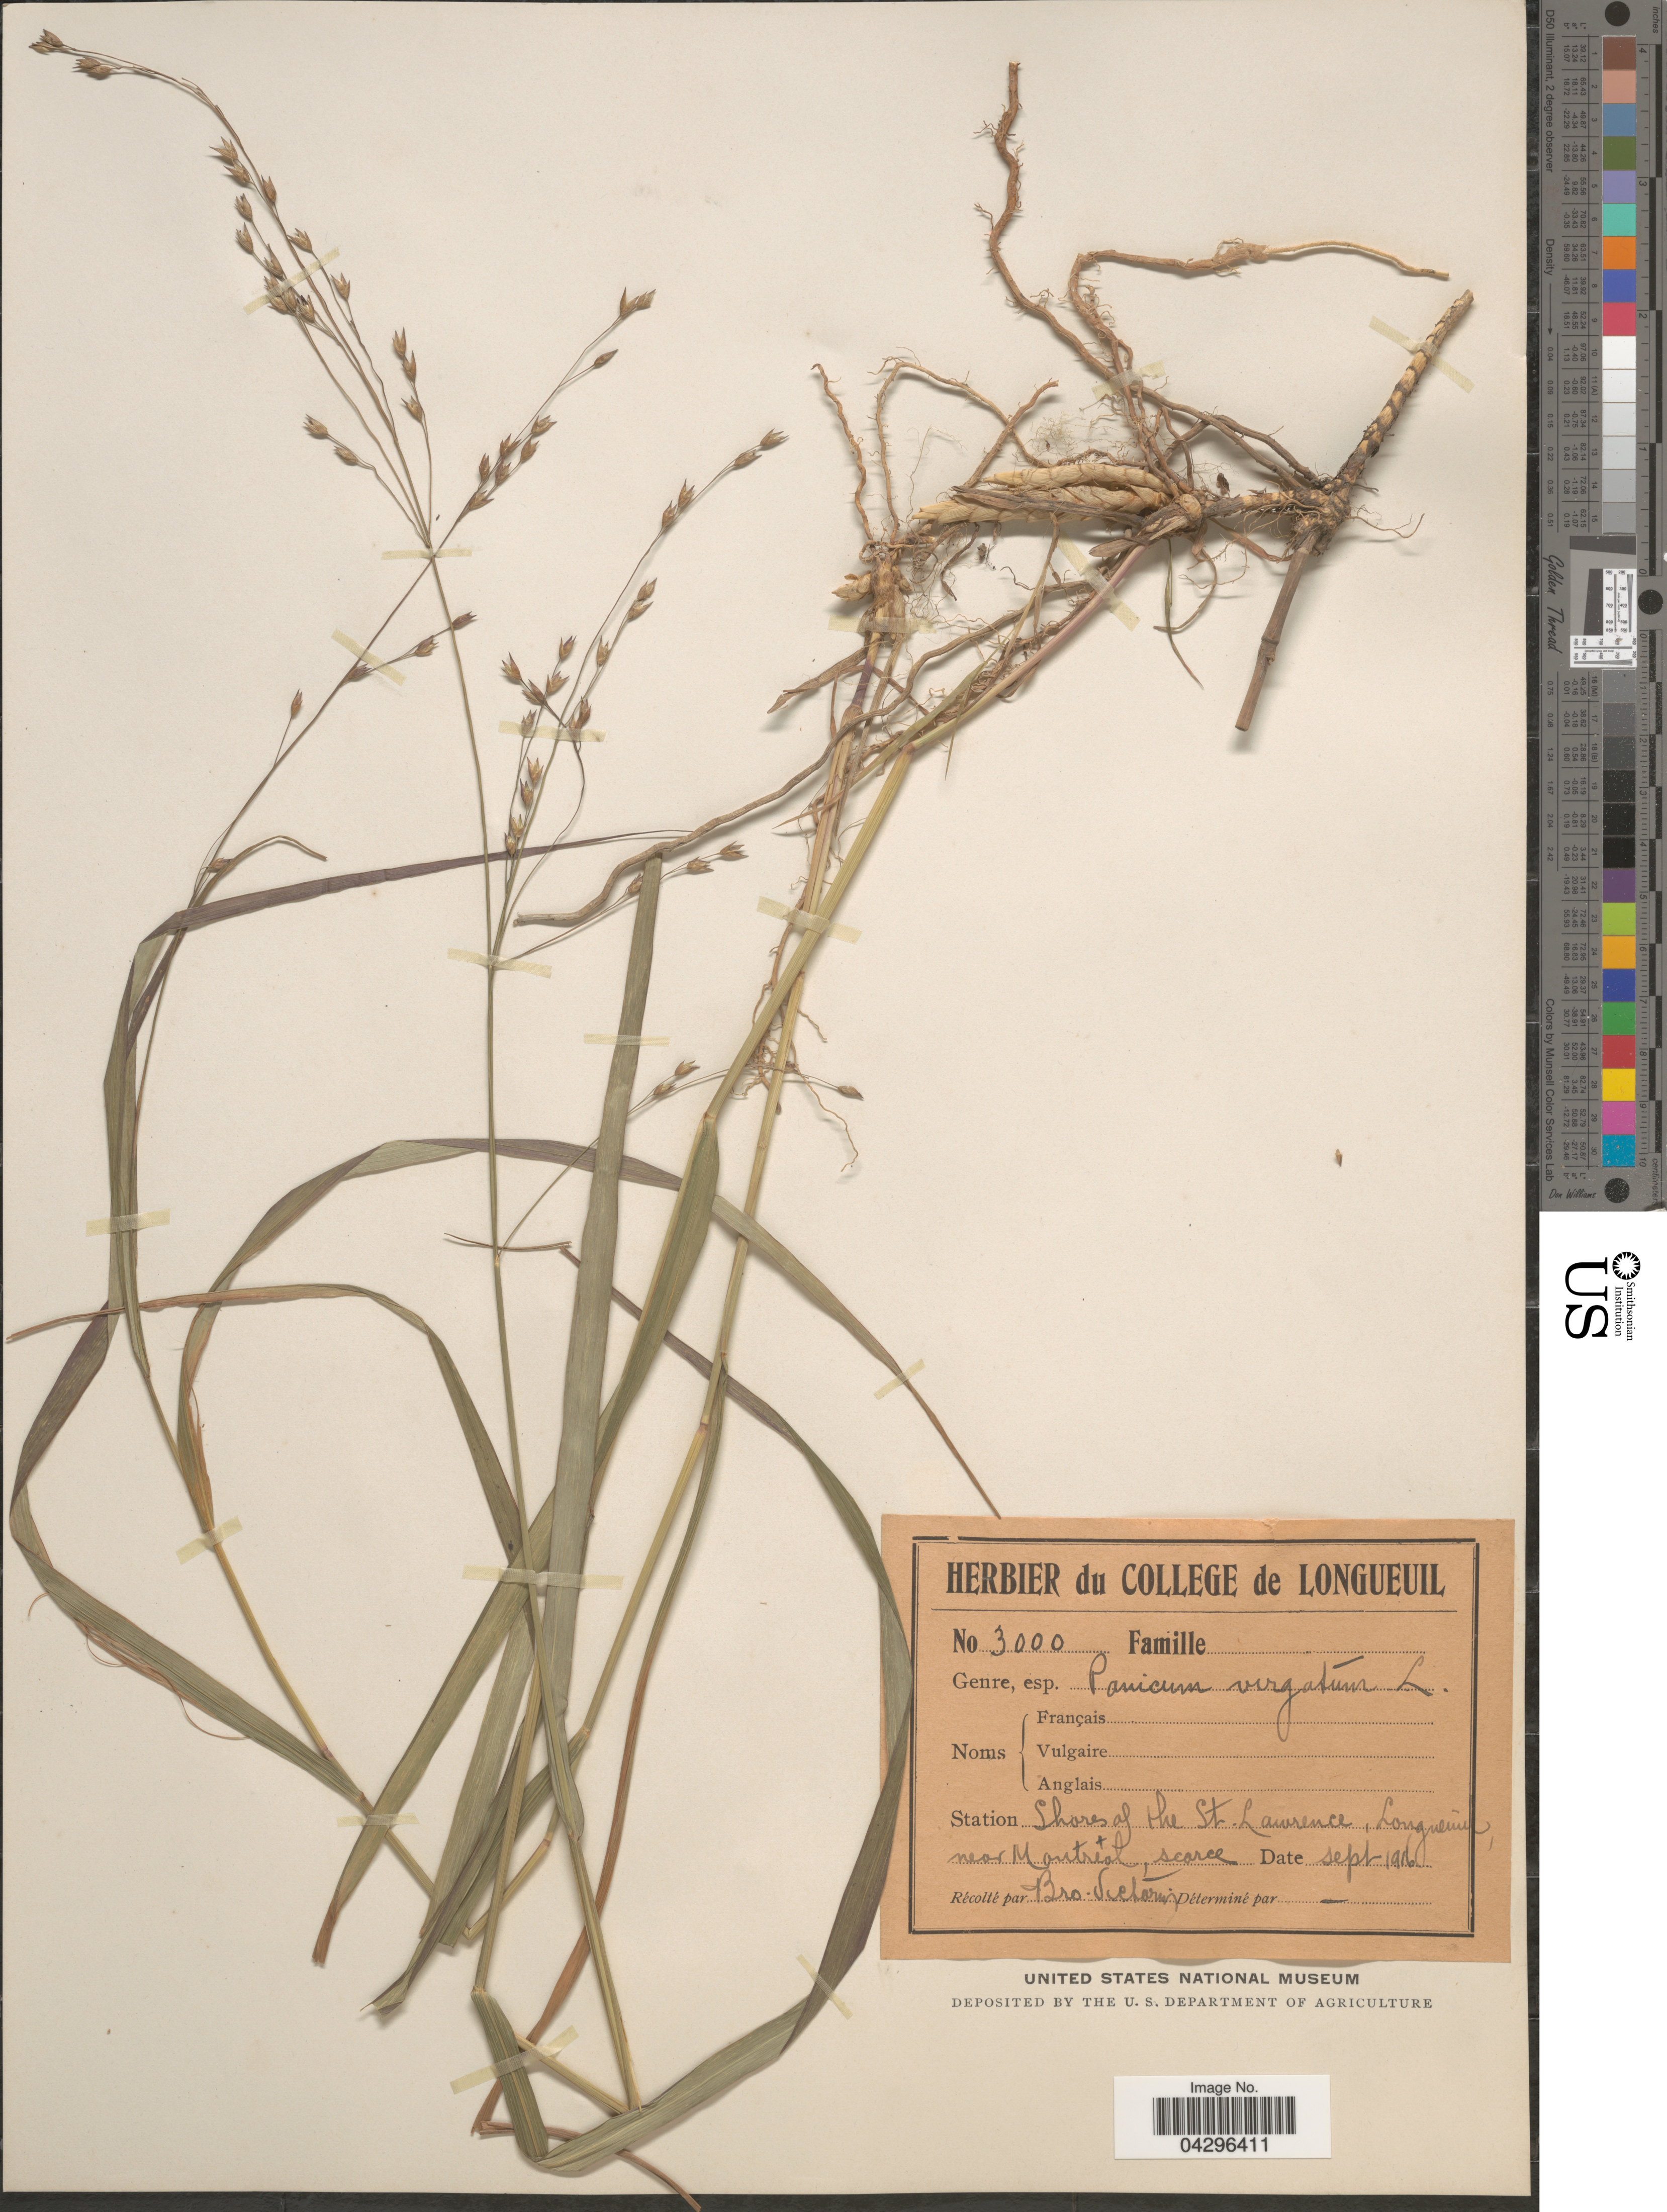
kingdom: Plantae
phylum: Tracheophyta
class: Liliopsida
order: Poales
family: Poaceae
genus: Panicum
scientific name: Panicum virgatum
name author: L.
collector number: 3000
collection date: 1916-09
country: Canada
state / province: Quebec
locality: Station Shores of the St. Lawrence, Longview, near Montreal, searce.